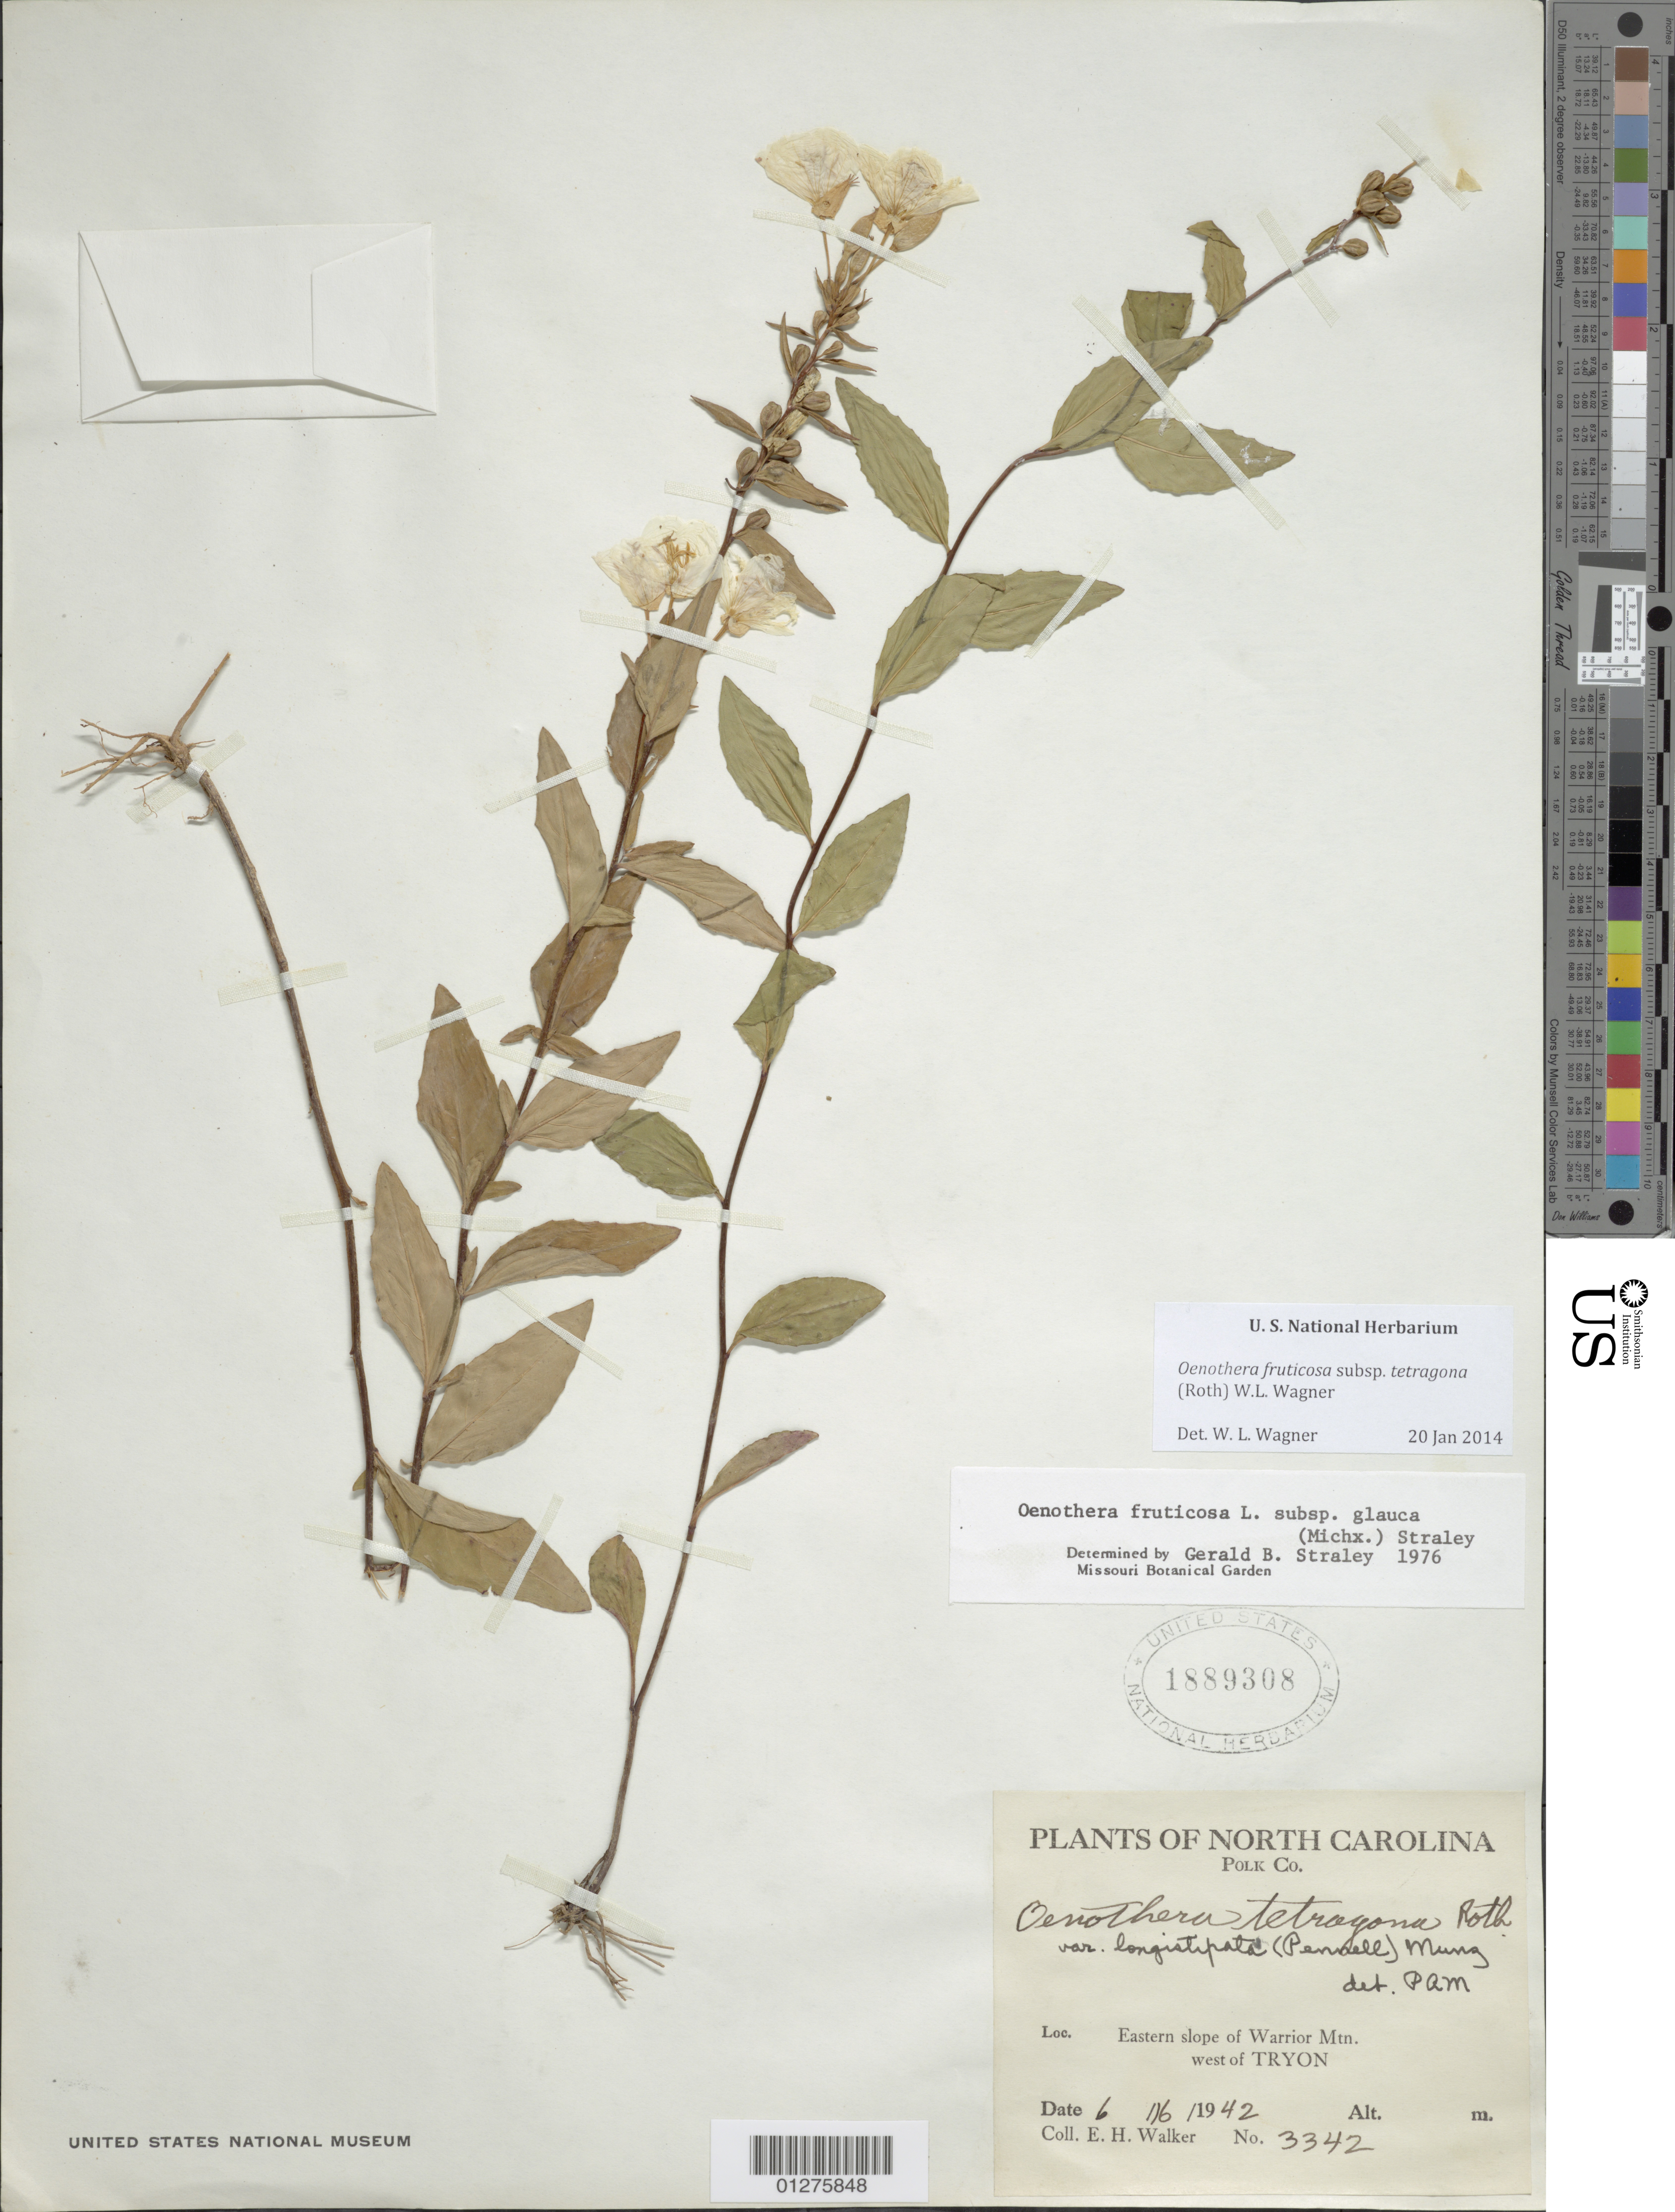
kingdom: Plantae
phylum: Tracheophyta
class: Magnoliopsida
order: Myrtales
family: Onagraceae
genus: Oenothera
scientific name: Oenothera fruticosa subsp. tetragona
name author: (Roth) W.L. Wagner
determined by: Wagner, W. L., (BOT), Smithsonian Institution - National Museum of Natural History (UNITED STATES)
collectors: E. H. Walker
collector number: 3342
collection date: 1942-06-16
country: United States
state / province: North Carolina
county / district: Polk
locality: Eastern slope of Warrior Mtn., W of Tryon.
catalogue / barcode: US 1889308